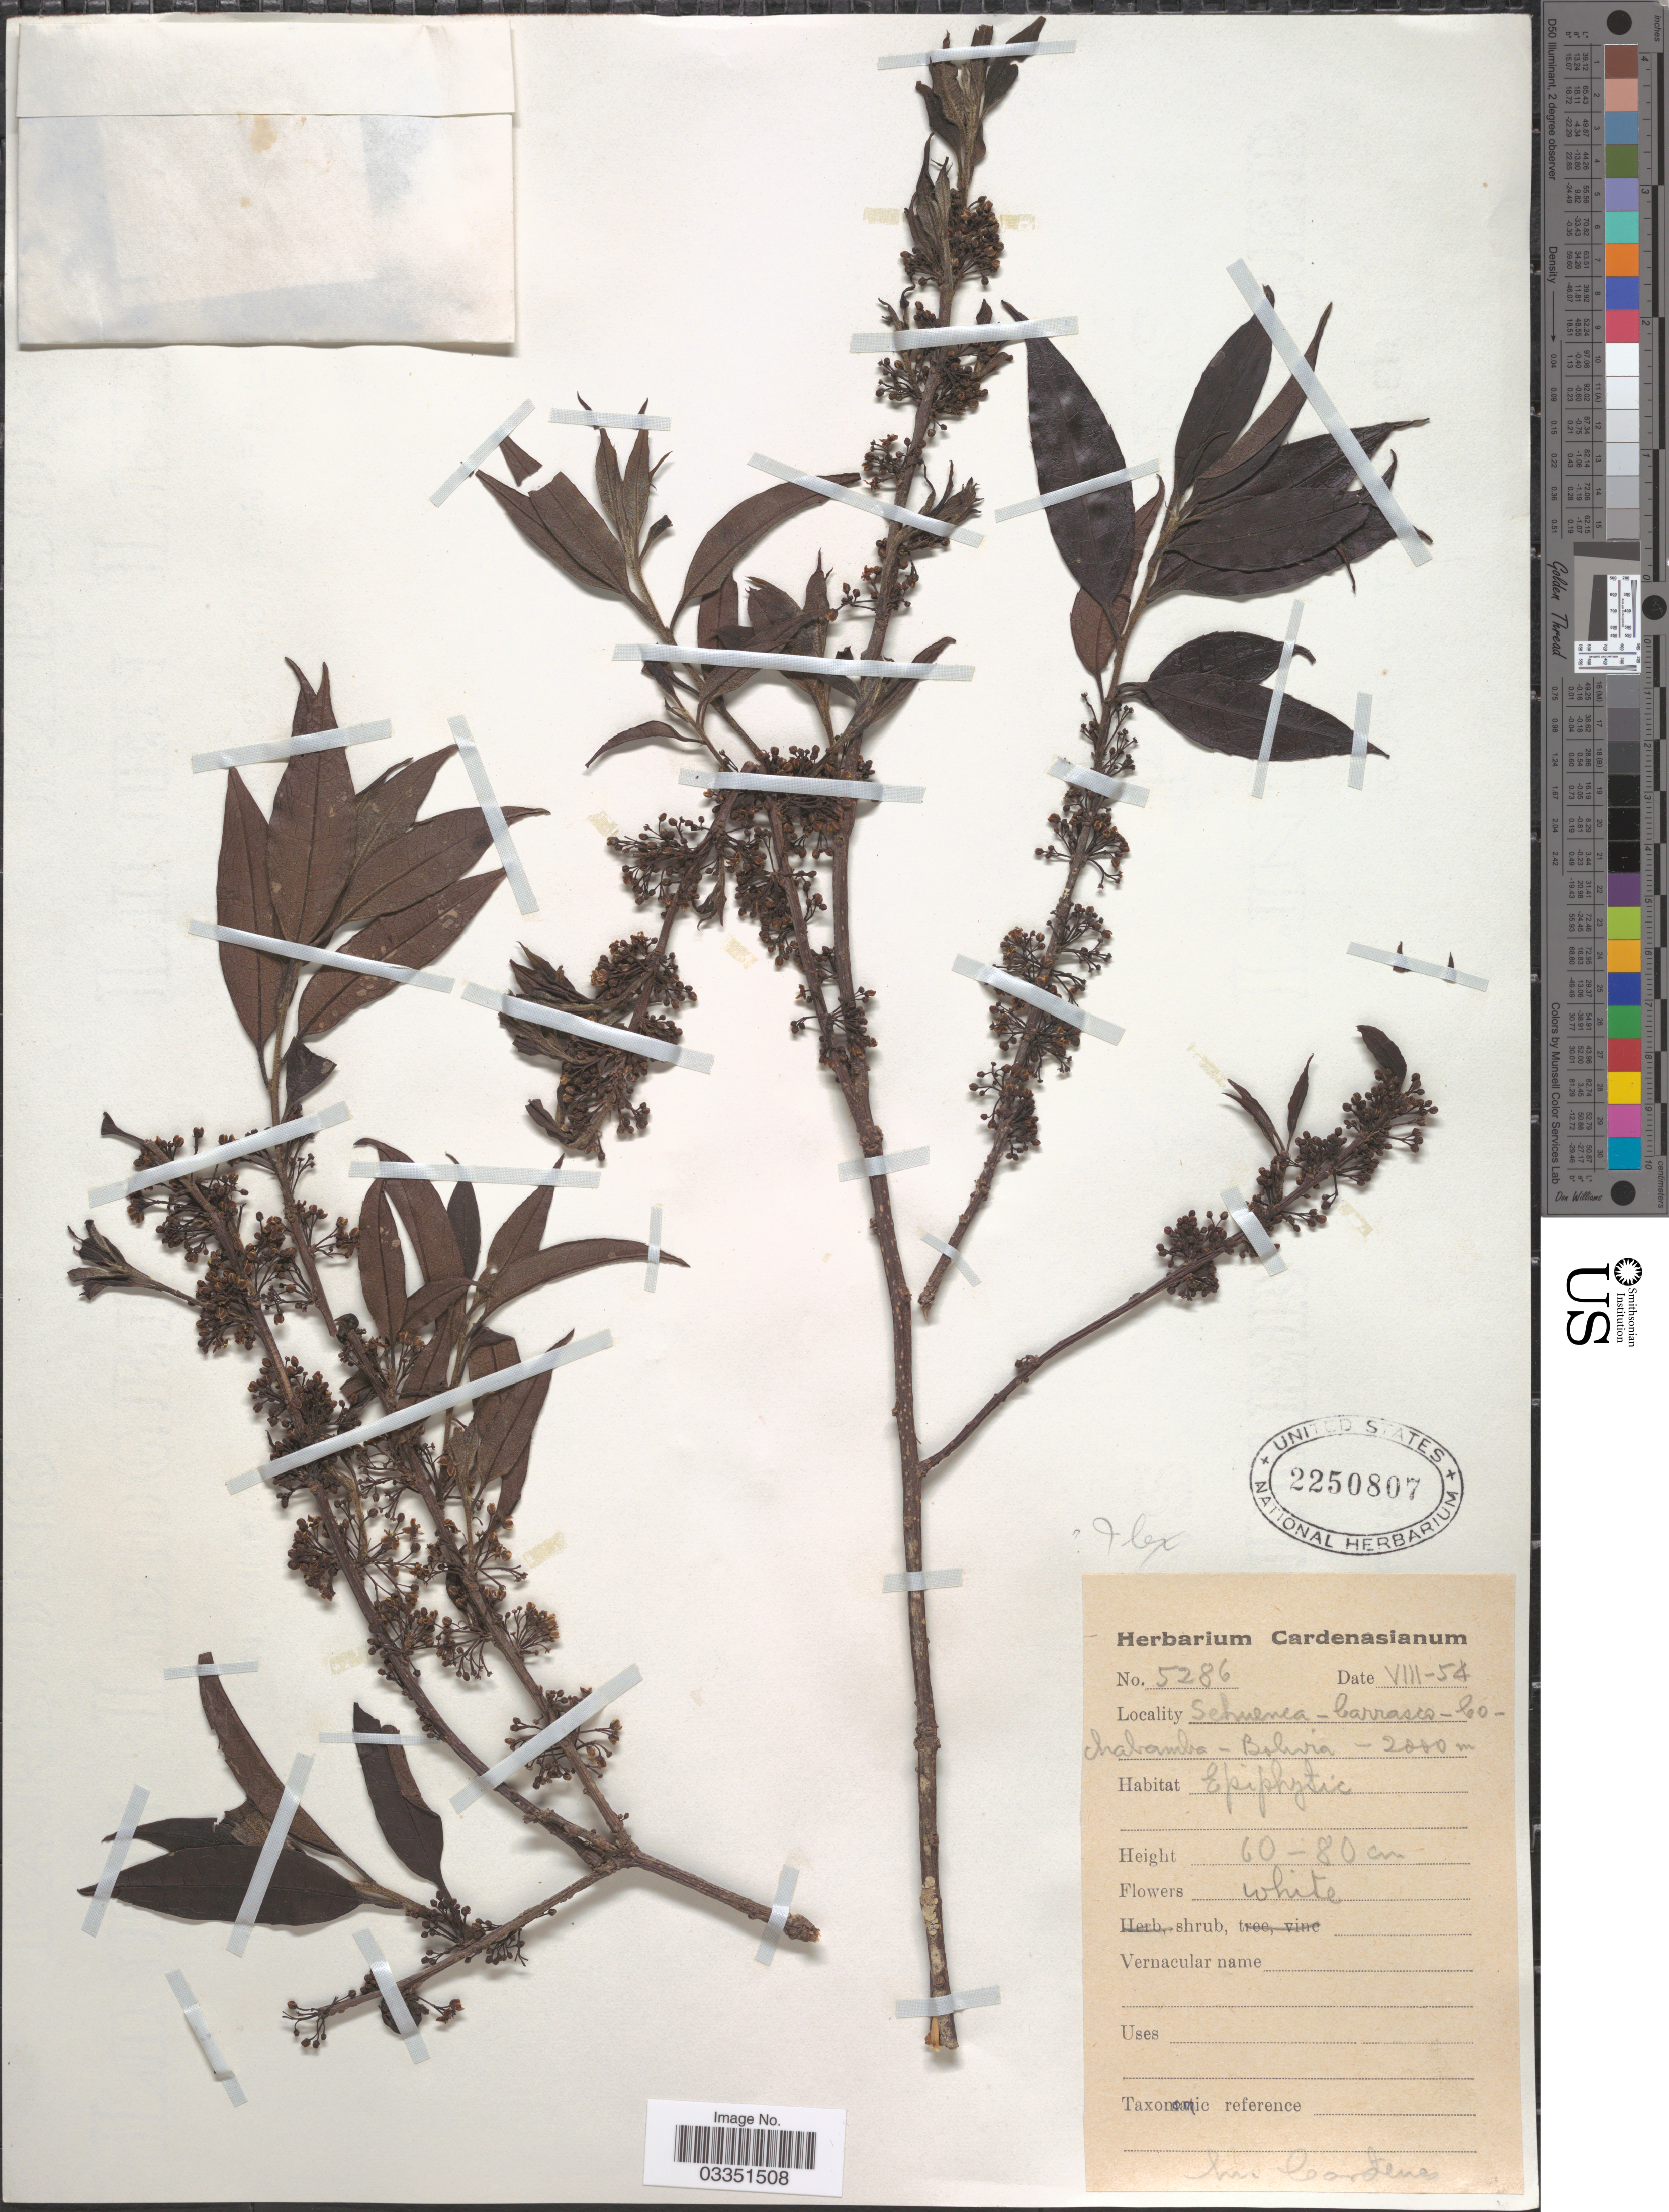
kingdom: Plantae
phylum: Tracheophyta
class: Magnoliopsida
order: Aquifoliales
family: Aquifoliaceae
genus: Ilex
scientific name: Ilex sp.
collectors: M. Cárdenas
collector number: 5286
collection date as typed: Transcribed d/m/y: /8/54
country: Bolivia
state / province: Cochabamba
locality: Sehuenca- Carrasco.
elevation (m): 2000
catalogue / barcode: US 2250807